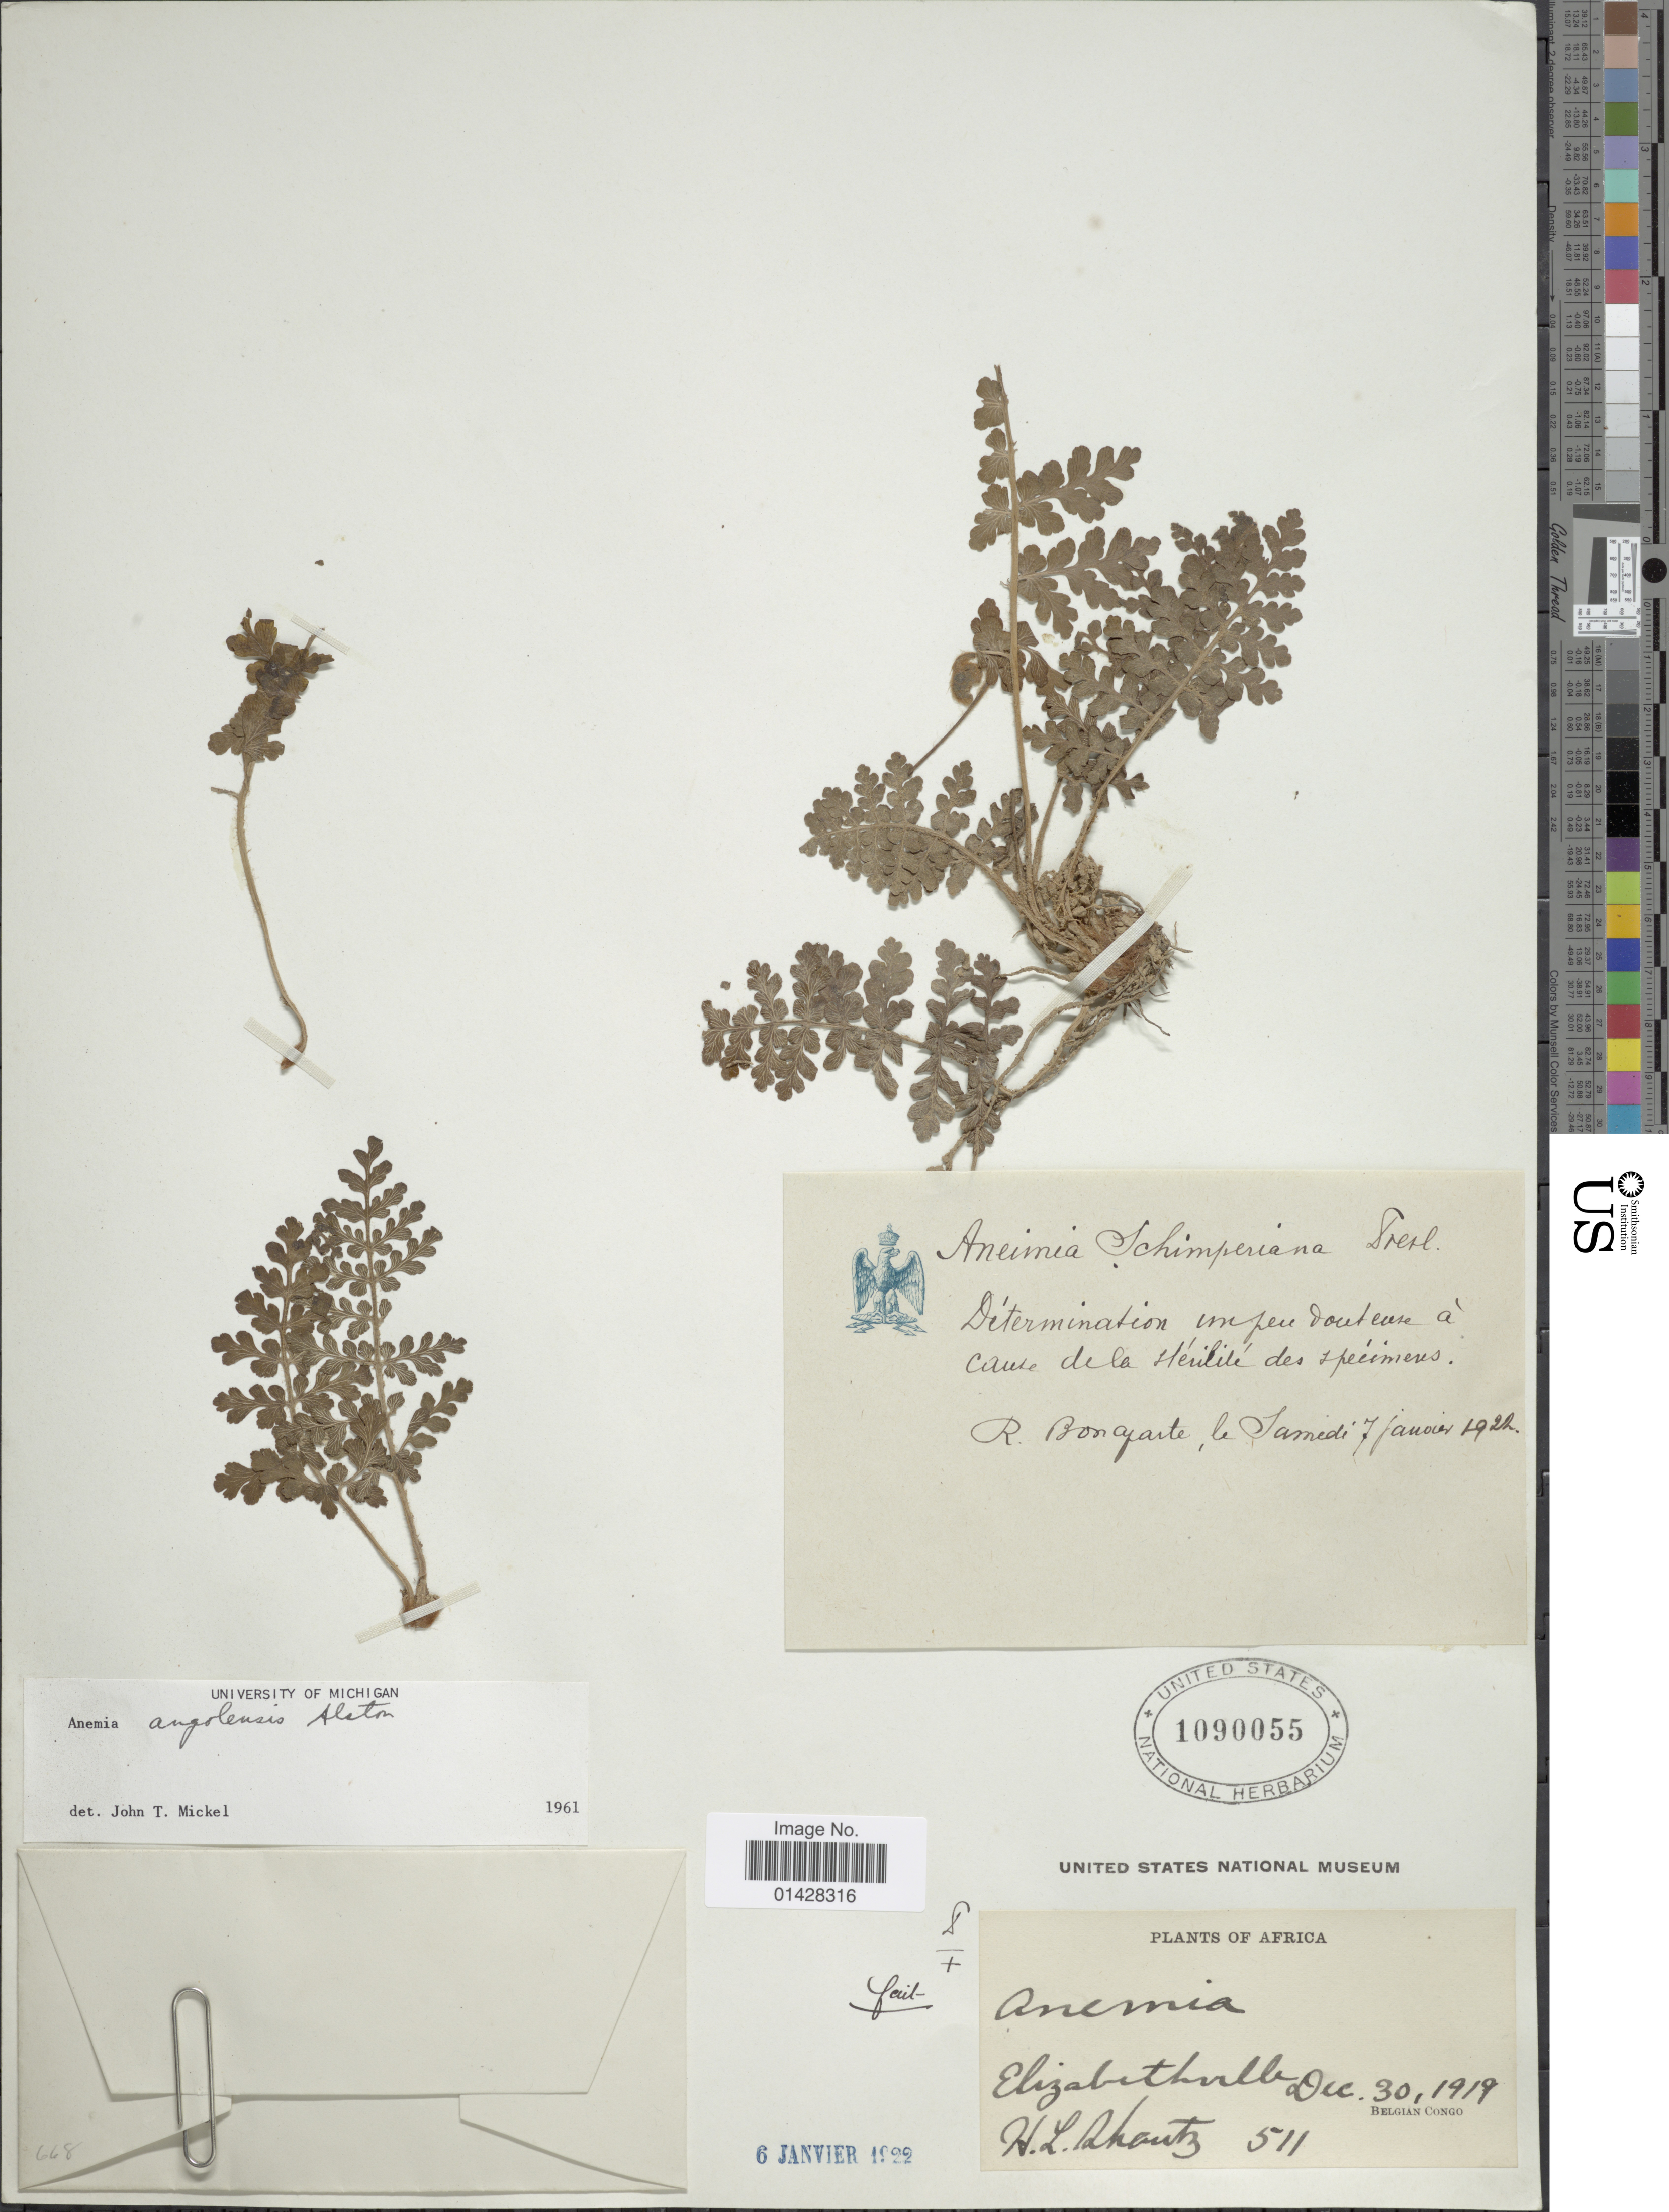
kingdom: Plantae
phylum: Tracheophyta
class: Polypodiopsida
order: Schizaeales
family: Anemiaceae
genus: Anemia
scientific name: Anemia angolensis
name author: Alston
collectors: H. Shantz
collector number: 511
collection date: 1919-12-30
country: Congo, Democratic Republic of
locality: Africa, Elizabethville, Belgian Congo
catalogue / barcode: US 1090055